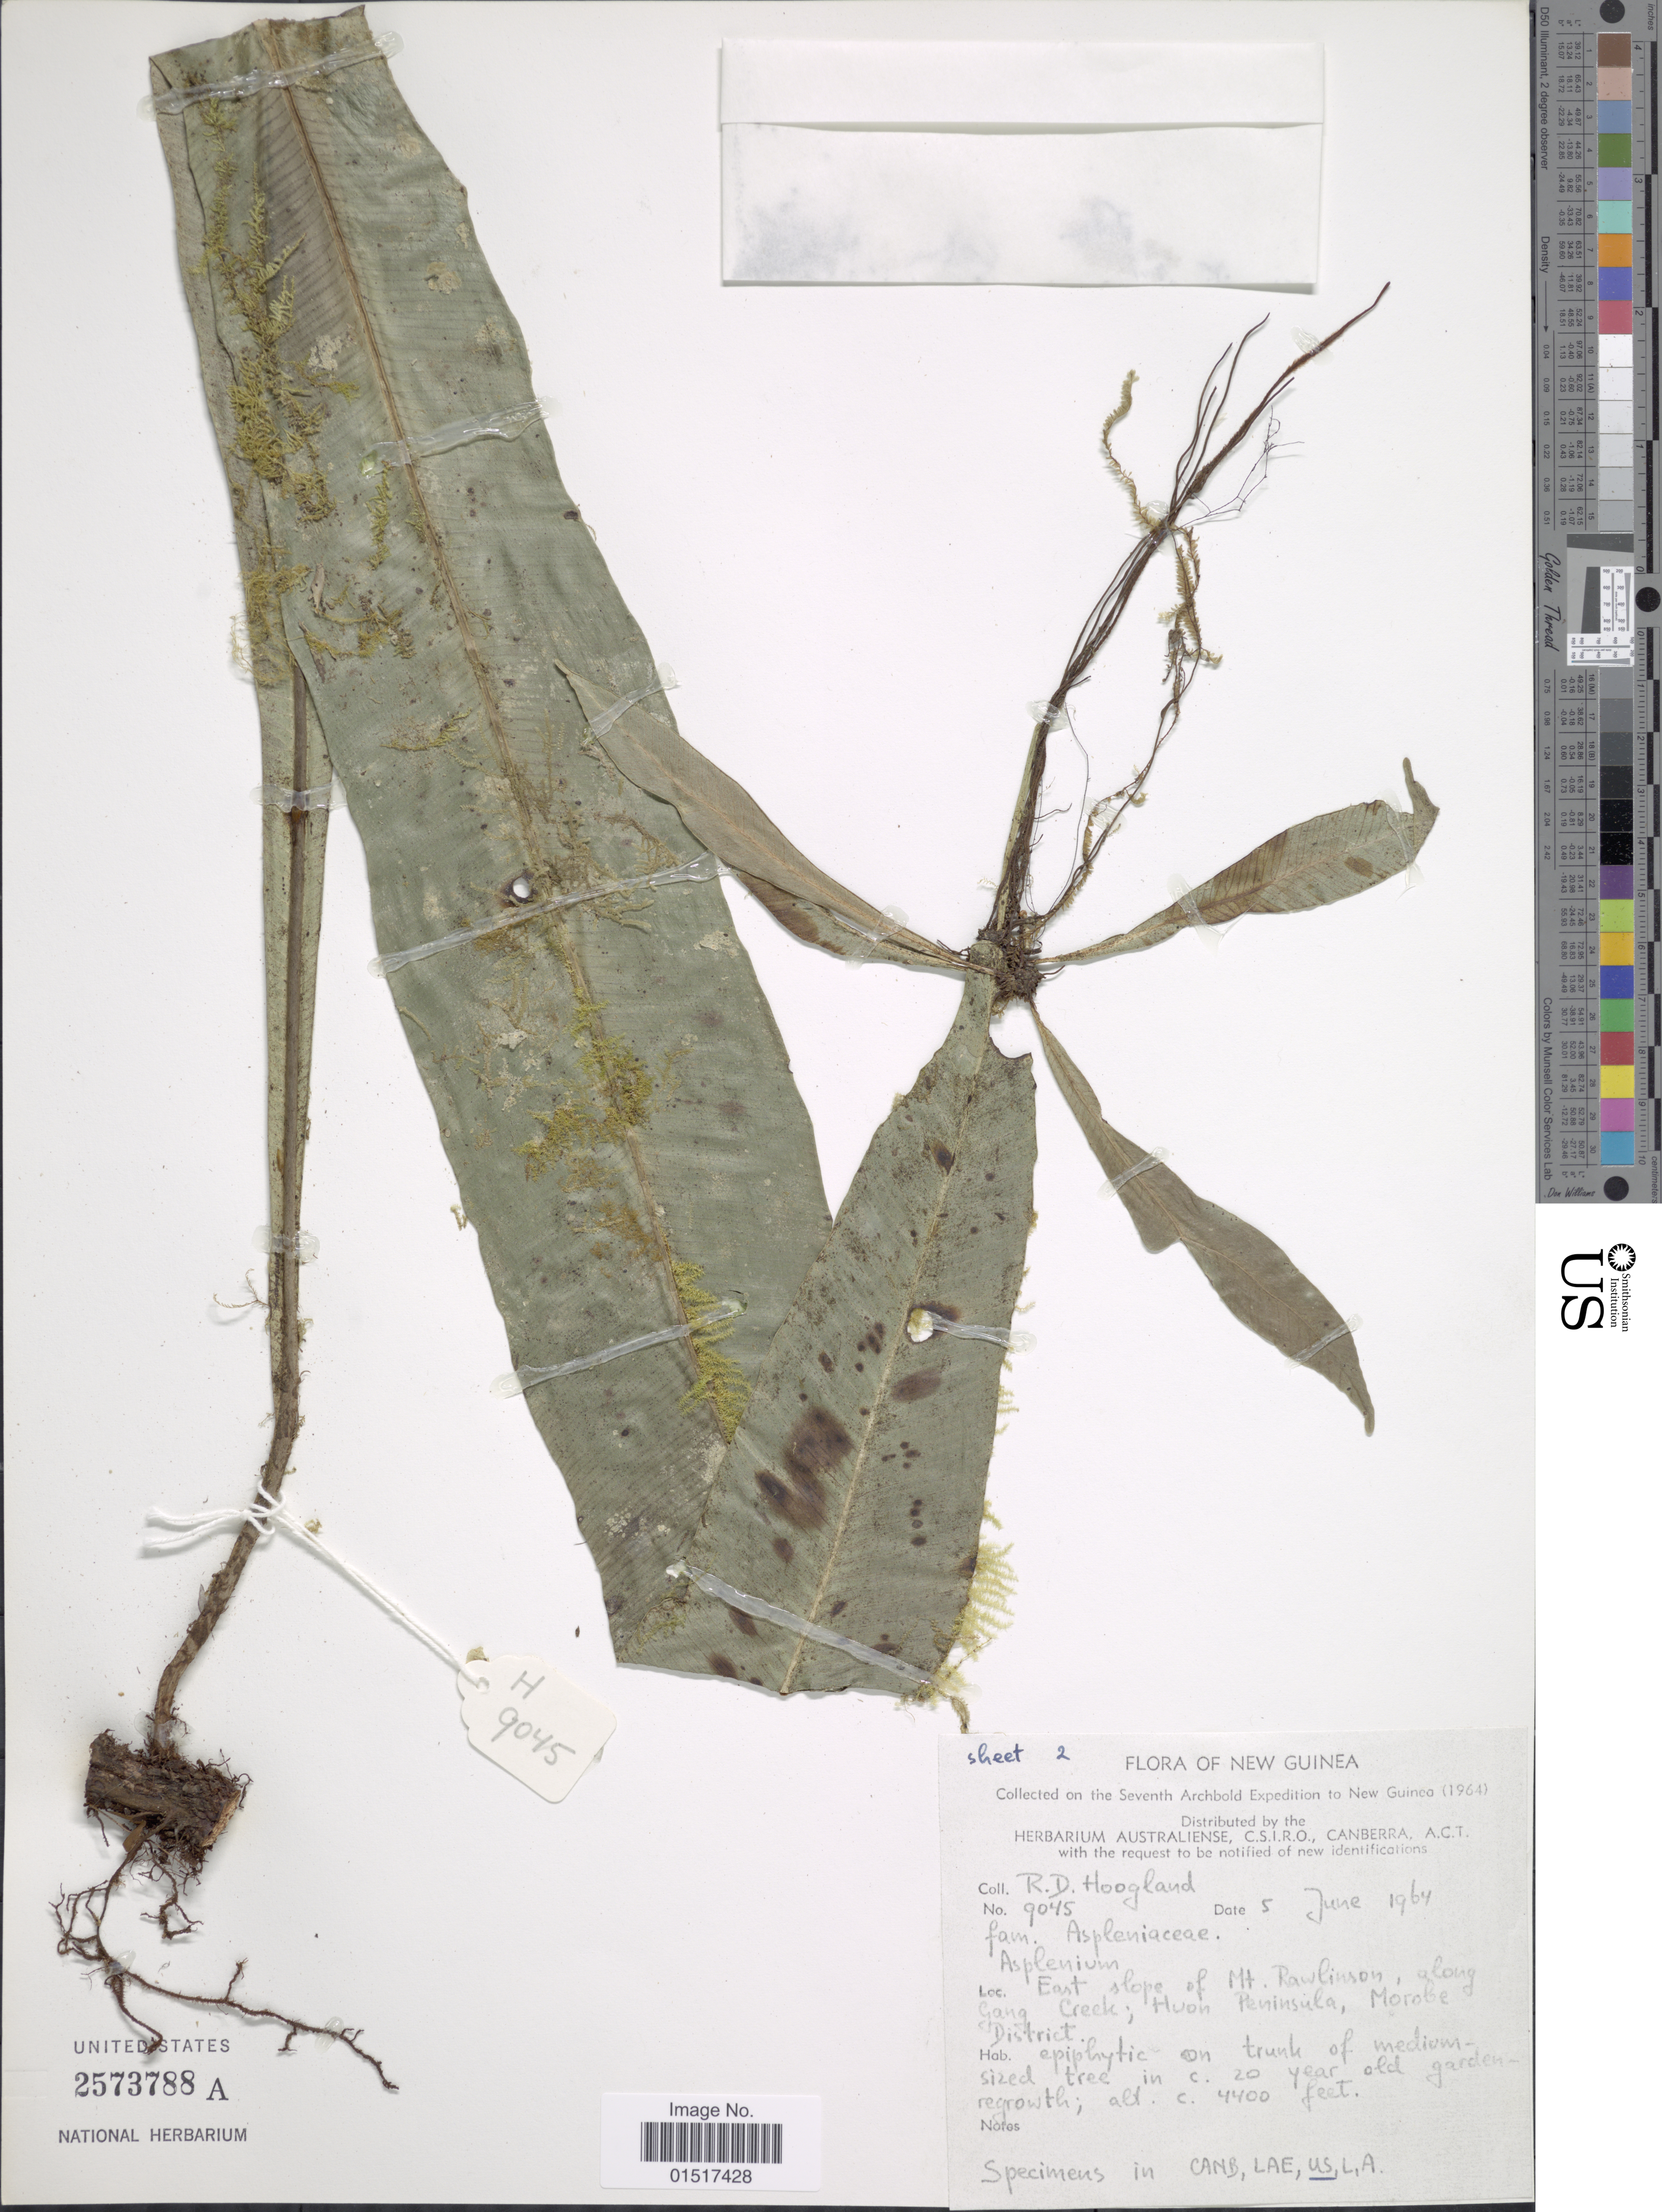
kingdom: Plantae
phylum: Tracheophyta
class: Polypodiopsida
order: Polypodiales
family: Aspleniaceae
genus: Asplenium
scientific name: Asplenium sp.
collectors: R. D. Hoogland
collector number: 9045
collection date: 1964-06-05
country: Papua New Guinea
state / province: Morobe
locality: New Guinea. East slope of Mt. Rawlinson, along Gang Creek; Huon Peninsula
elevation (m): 1341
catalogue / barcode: US 2573788A